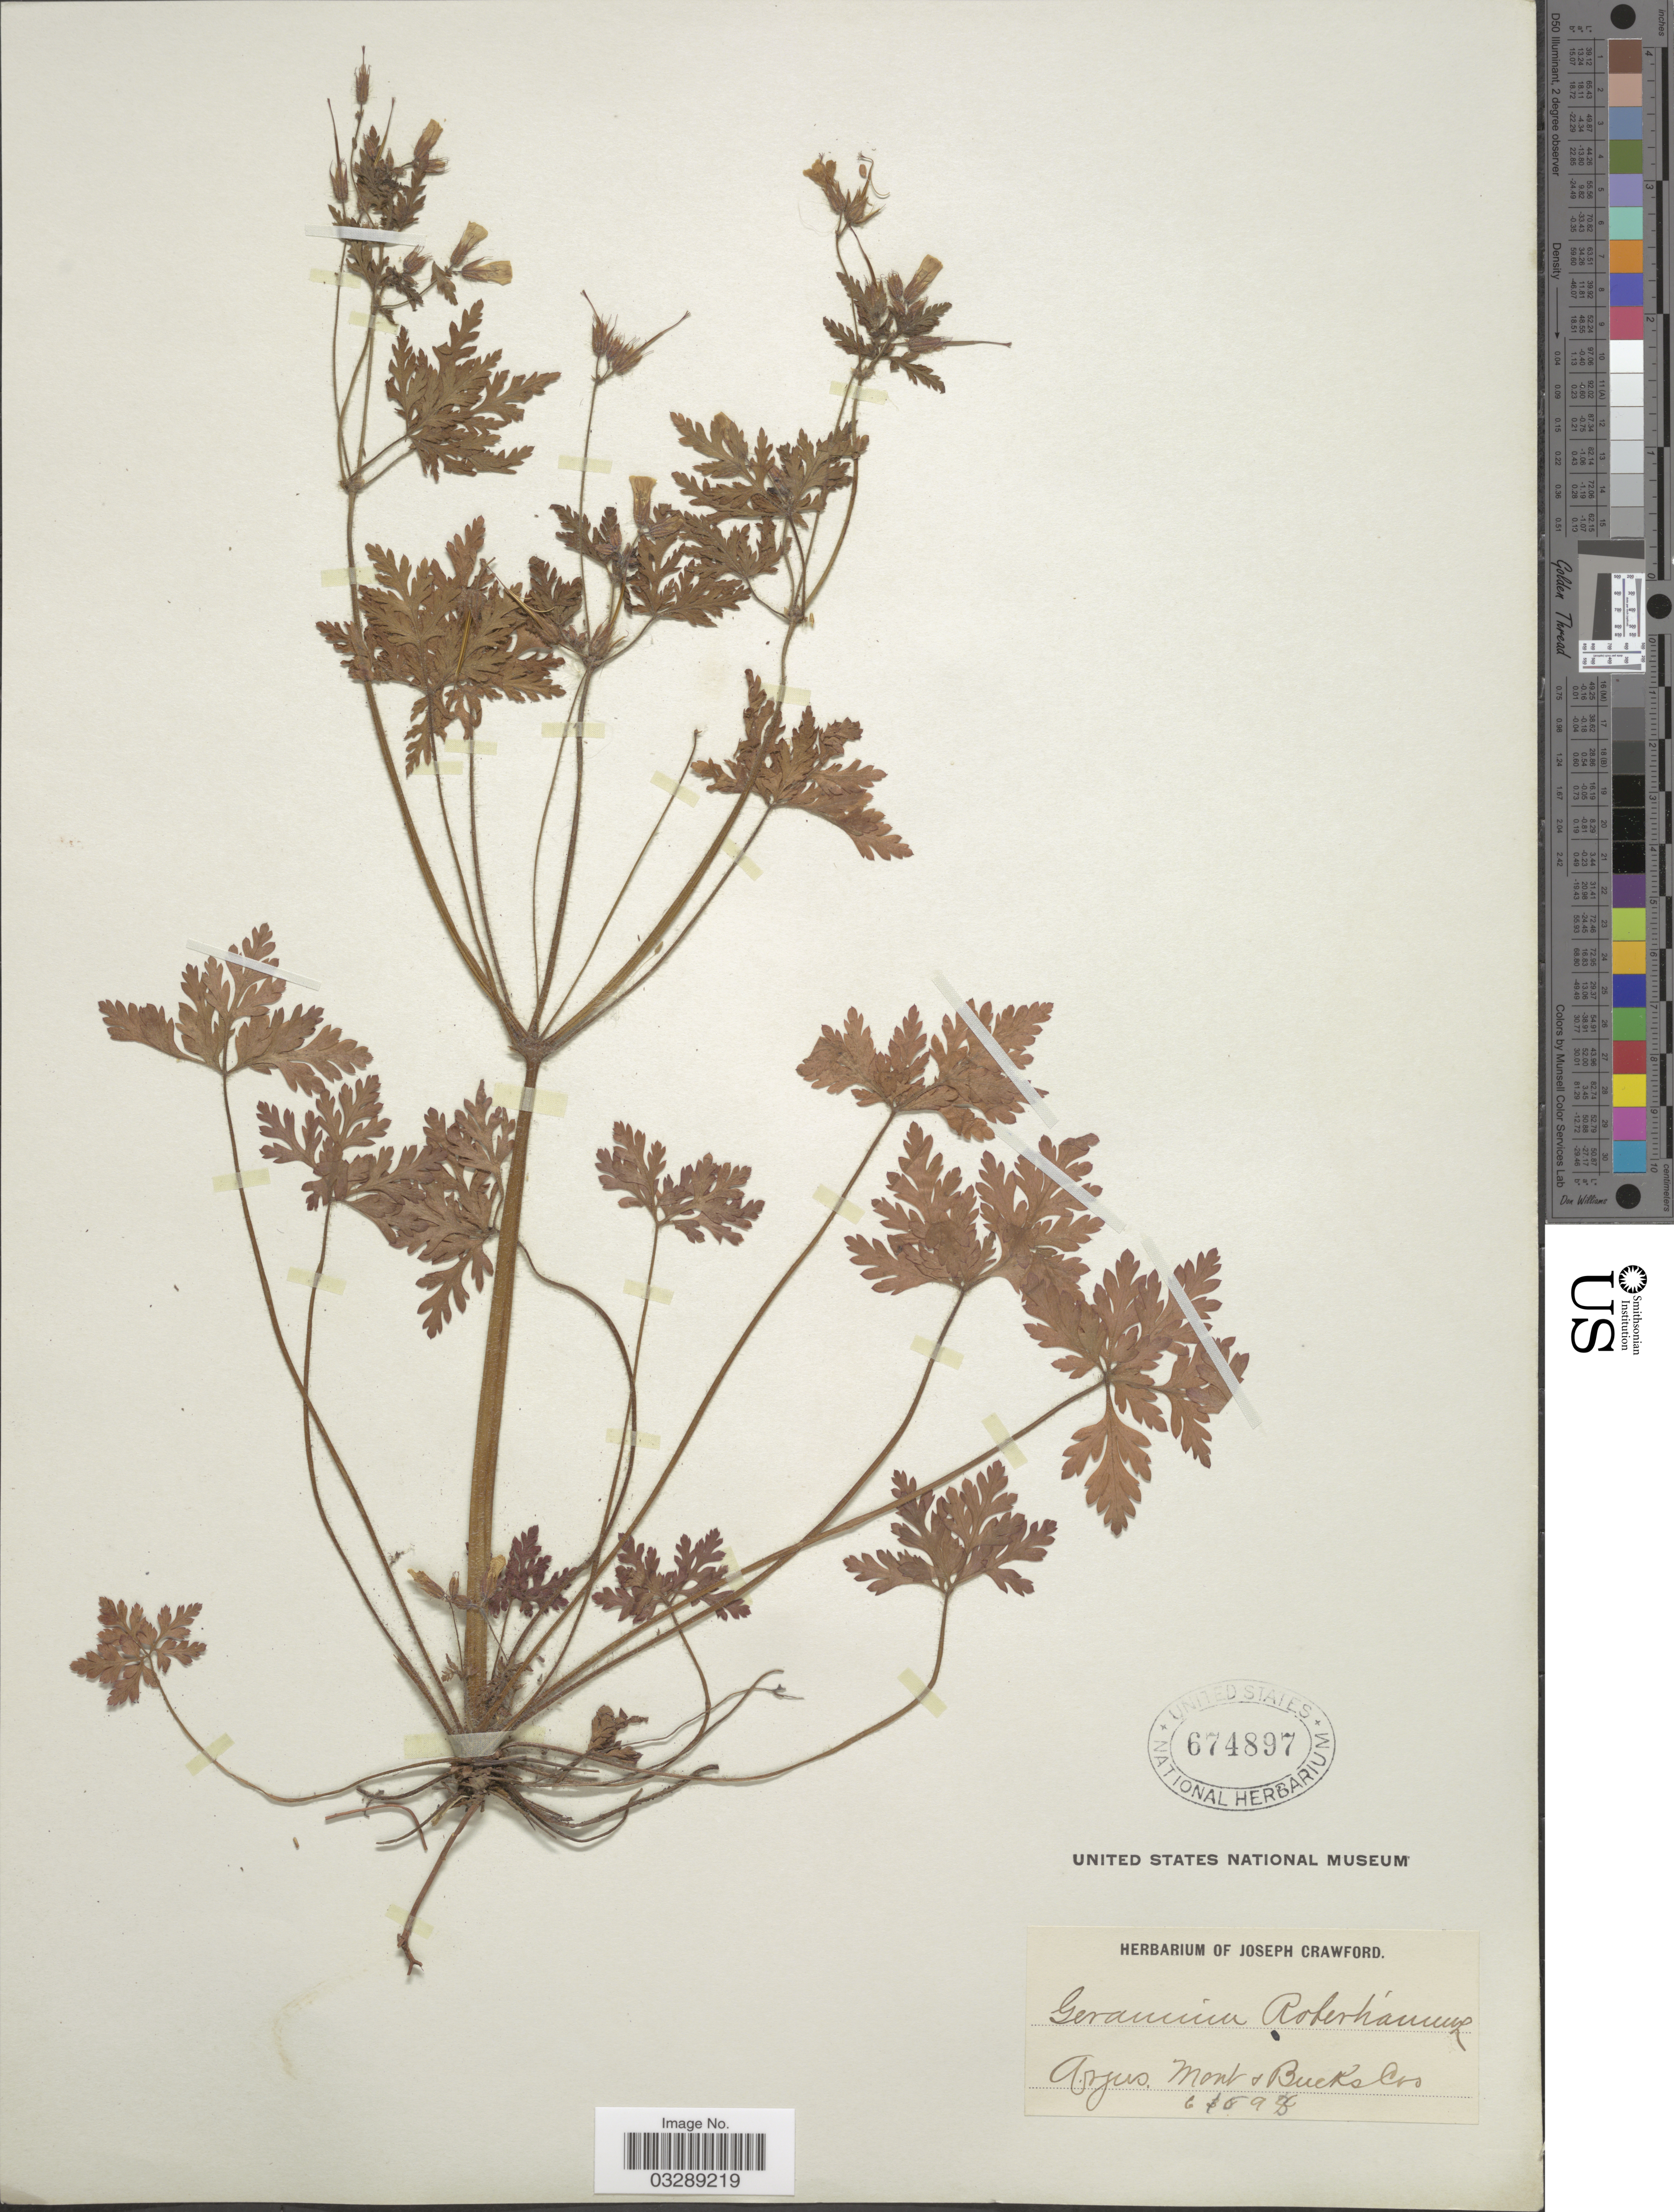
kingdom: Plantae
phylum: Tracheophyta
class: Magnoliopsida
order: Geraniales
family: Geraniaceae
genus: Geranium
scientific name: Geranium robertianum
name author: L.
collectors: ex herb. Joseph Crawford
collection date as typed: Transcribed d/m/y: /6/89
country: United States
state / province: Pennsylvania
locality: Argus, Mont & Bucks Co.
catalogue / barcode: US 674897